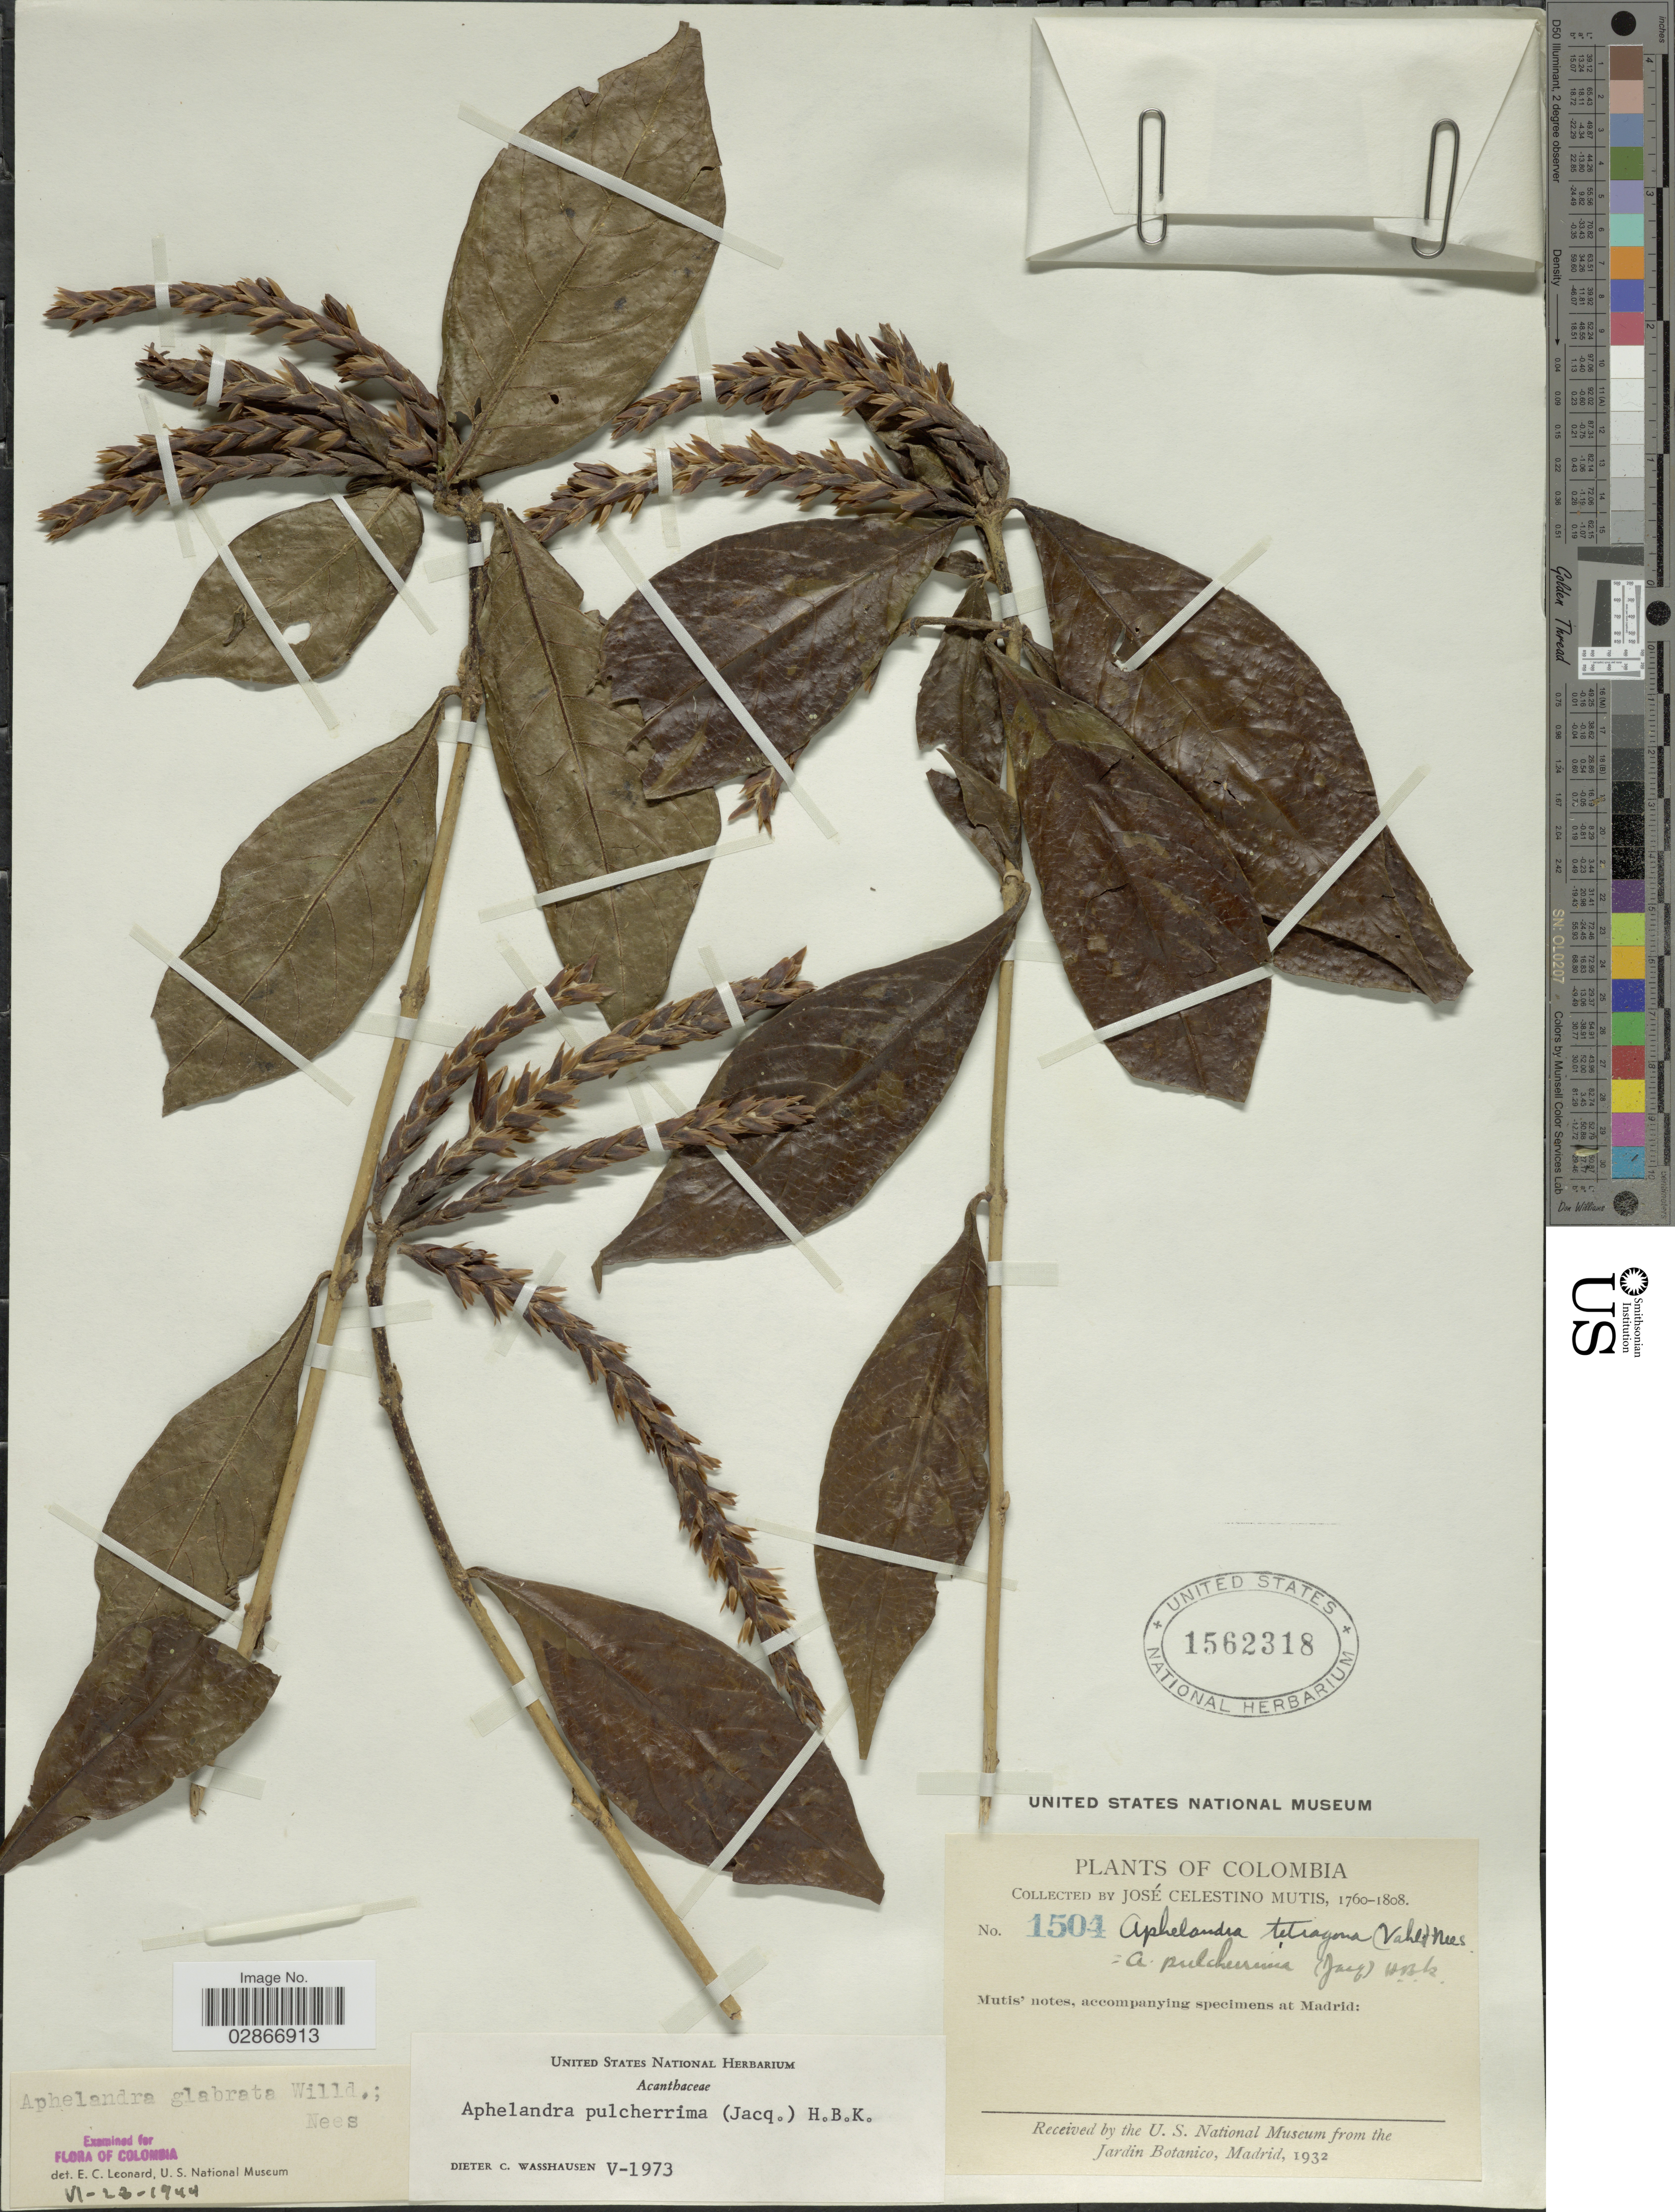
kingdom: Plantae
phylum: Tracheophyta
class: Magnoliopsida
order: Lamiales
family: Acanthaceae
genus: Aphelandra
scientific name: Aphelandra glabrata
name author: Willd. ex Nees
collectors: J. C. B. Mutis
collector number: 1504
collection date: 1760/1808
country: Colombia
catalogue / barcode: US 1562318